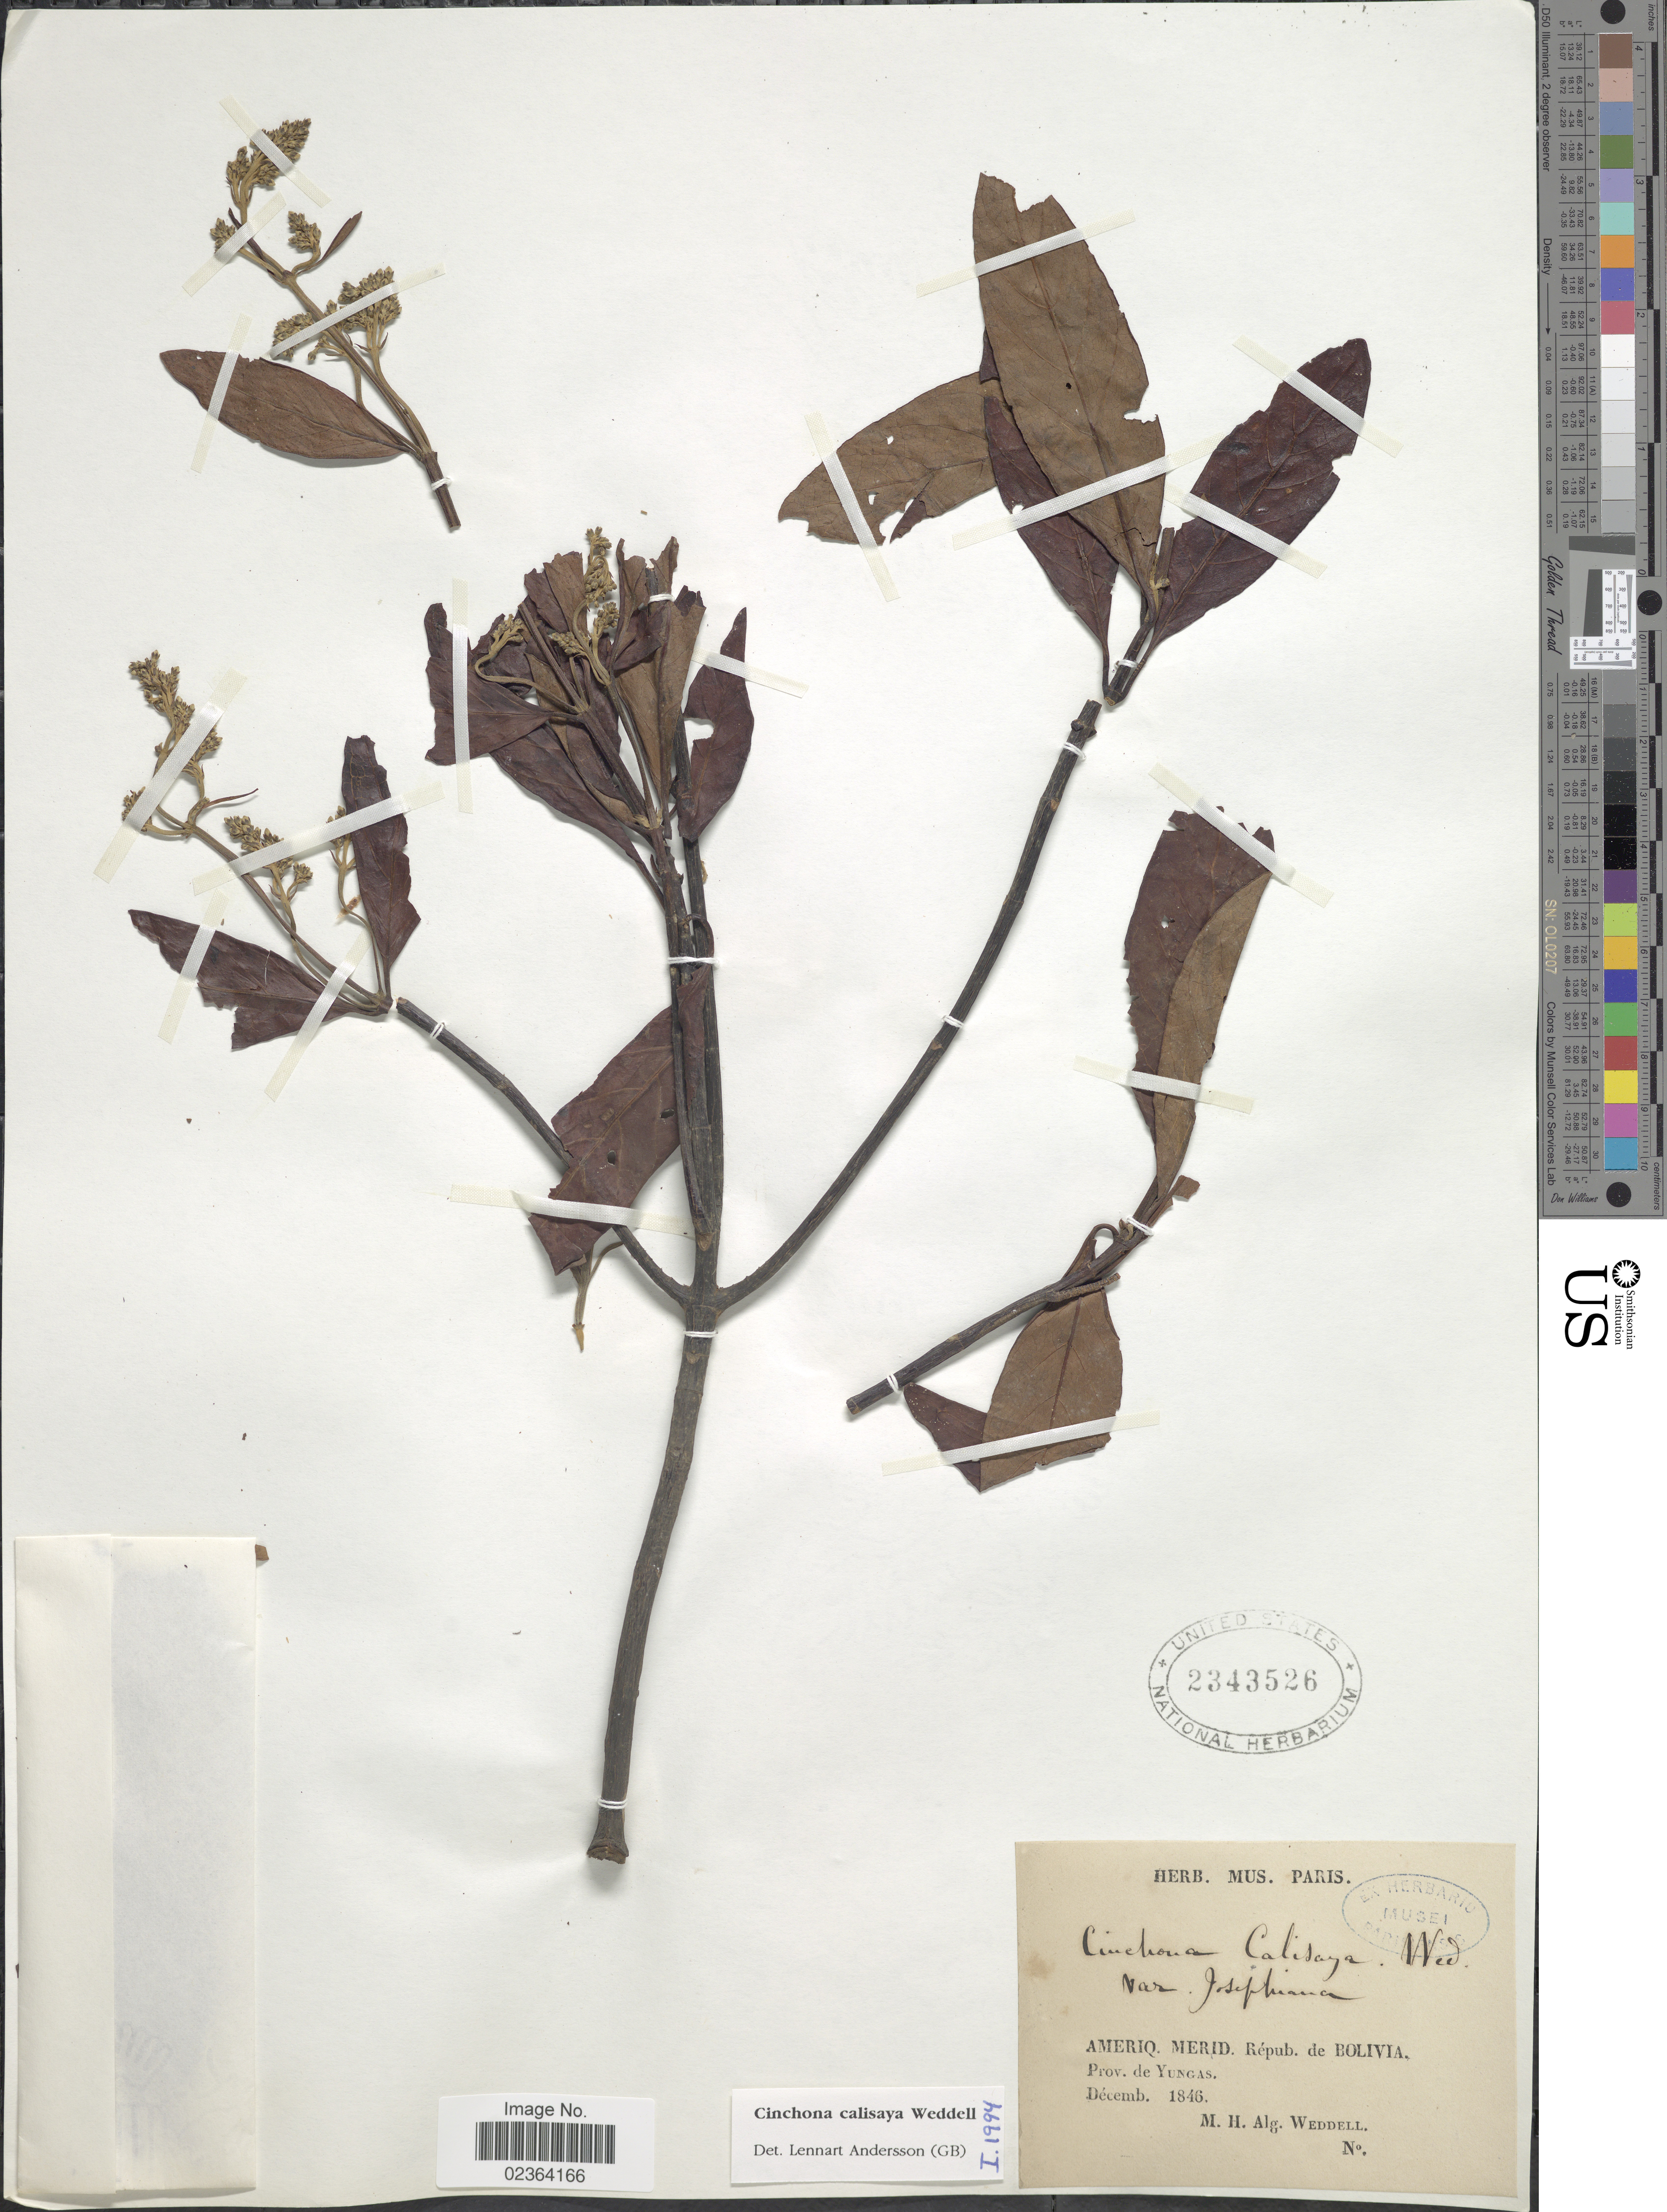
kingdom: Plantae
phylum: Tracheophyta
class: Magnoliopsida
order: Gentianales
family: Rubiaceae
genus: Cinchona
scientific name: Cinchona calisaya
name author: Wedd.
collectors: M. Weddell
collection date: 1846-12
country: Bolivia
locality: Ameriq, Merid, Repub. de Bolivia, Prov. de Yungas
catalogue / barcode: US 2343526